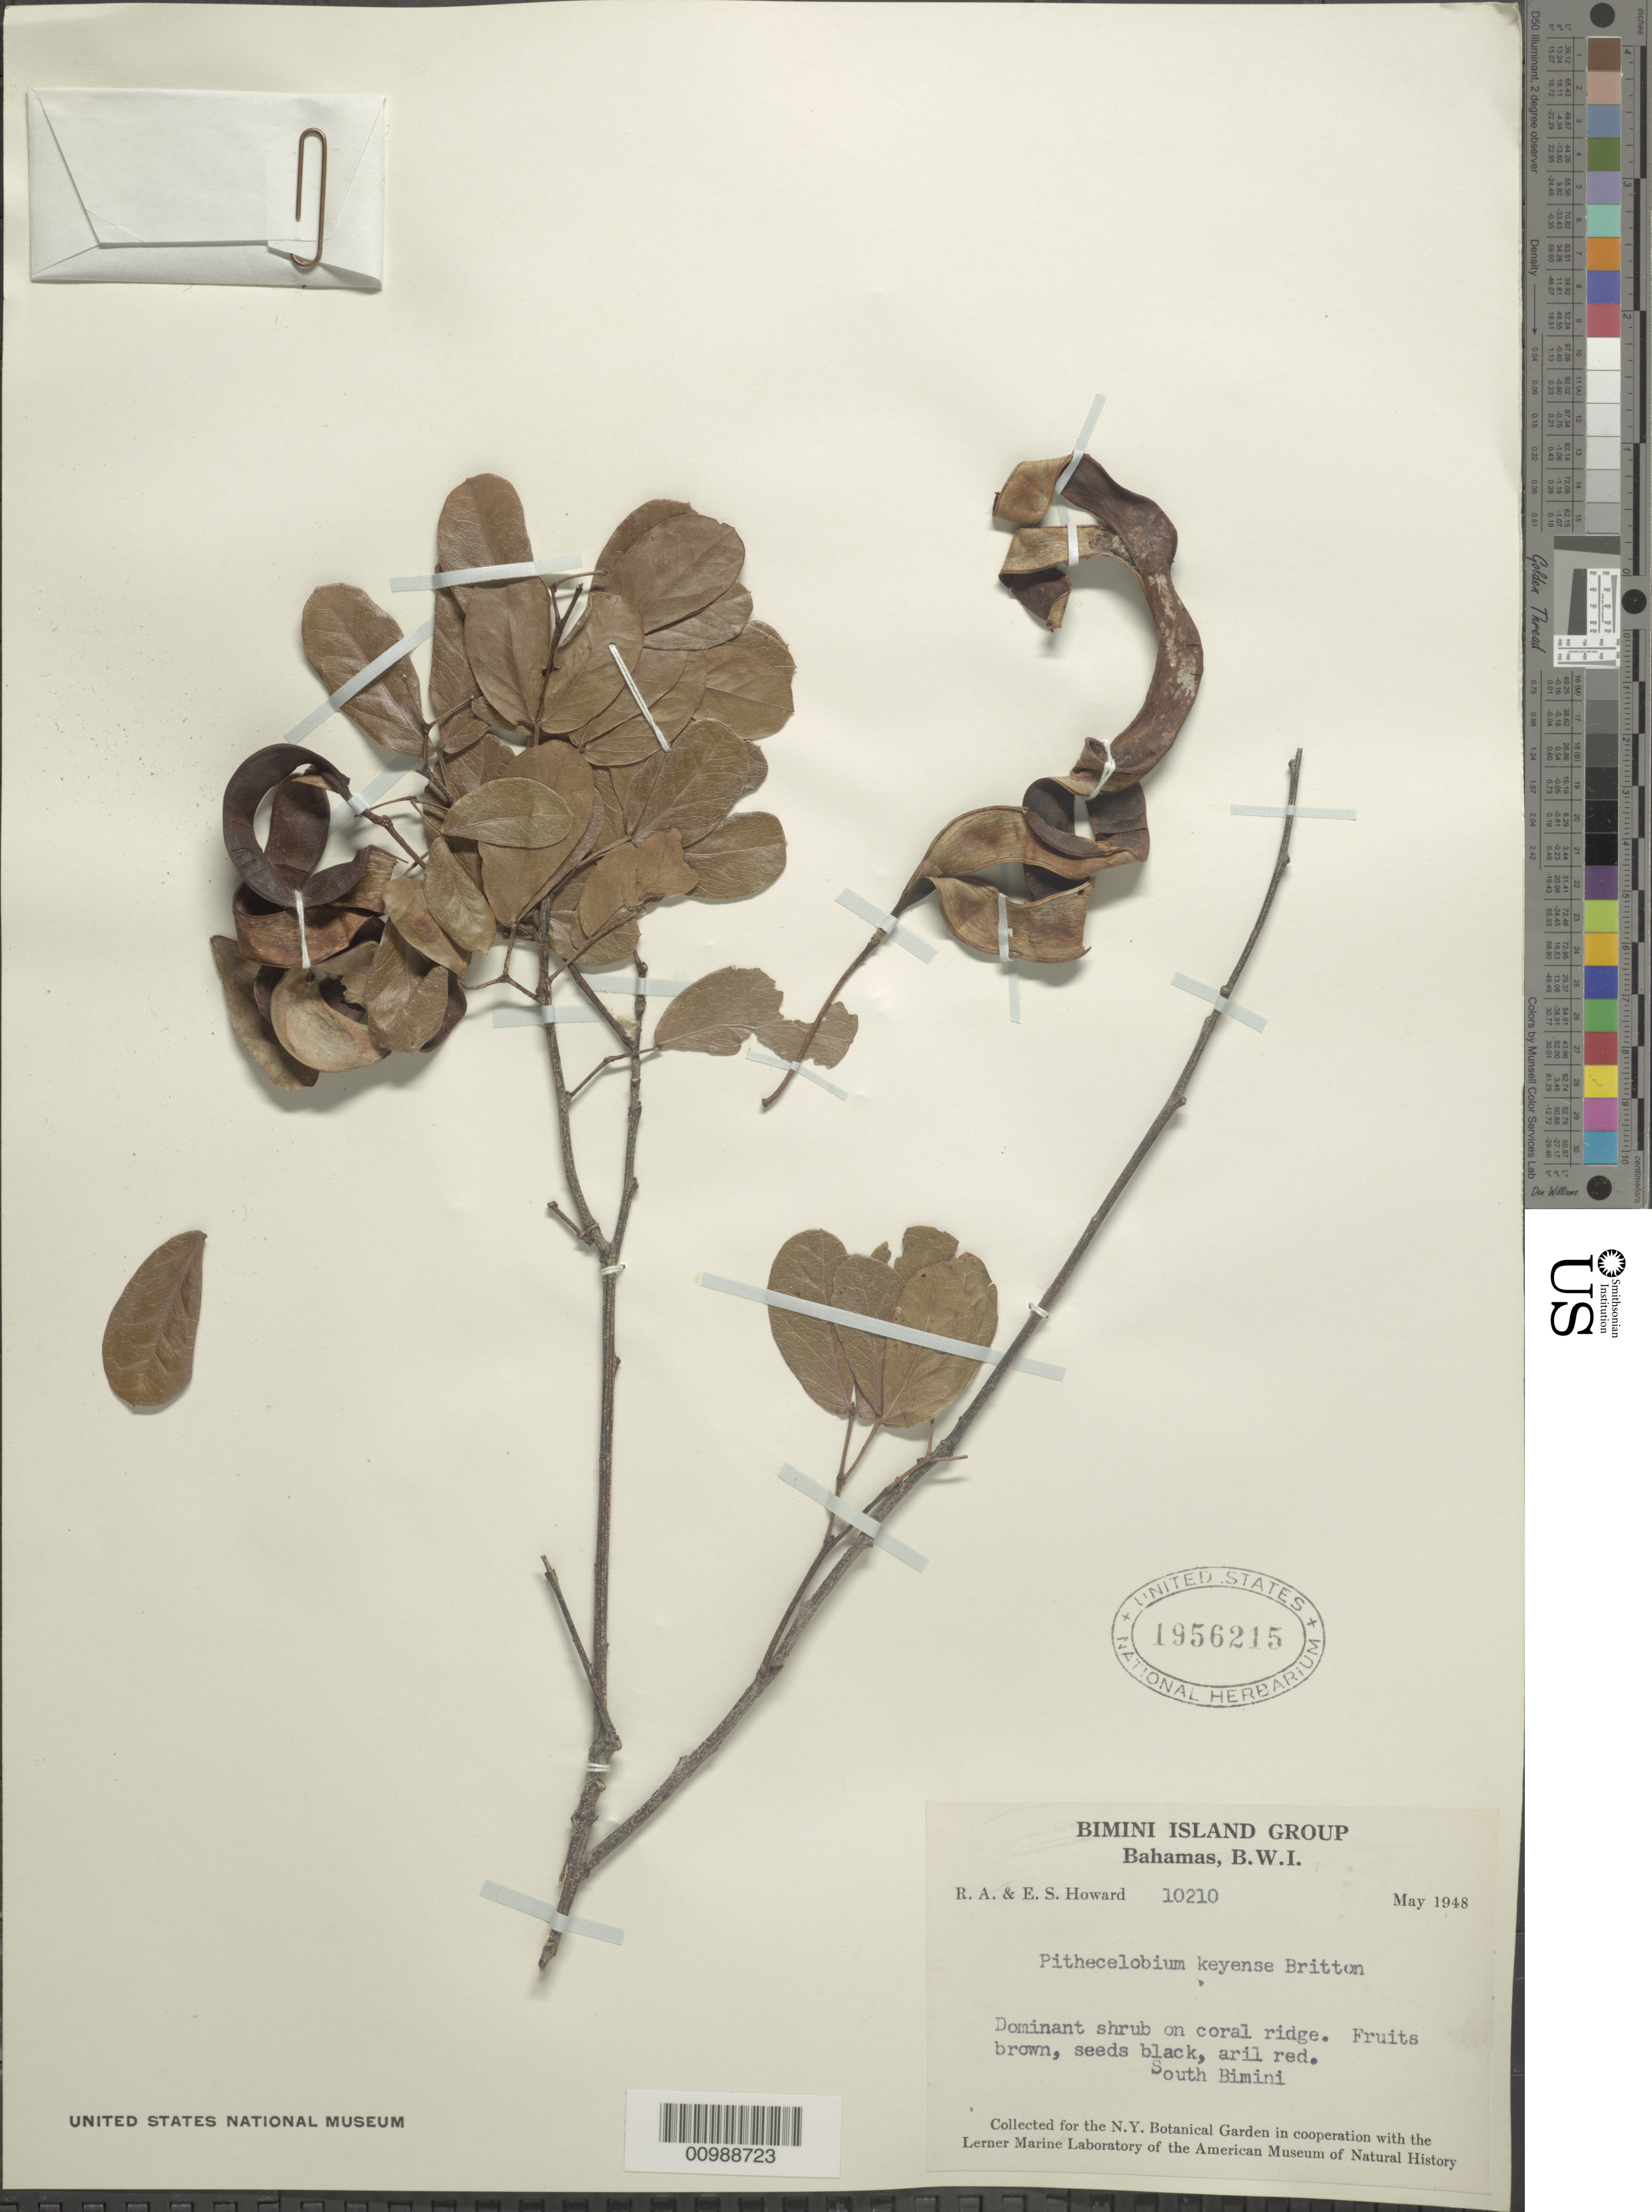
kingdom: Plantae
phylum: Tracheophyta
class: Magnoliopsida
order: Fabales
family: Fabaceae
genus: Pithecellobium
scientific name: Pithecellobium keyense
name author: Britton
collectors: R. A. Howard & E. S. Howard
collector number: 10210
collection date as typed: May 1948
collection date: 1948-05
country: Bahamas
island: Bimini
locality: S Bimini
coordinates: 0 N, 0 E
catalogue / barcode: US 1956215